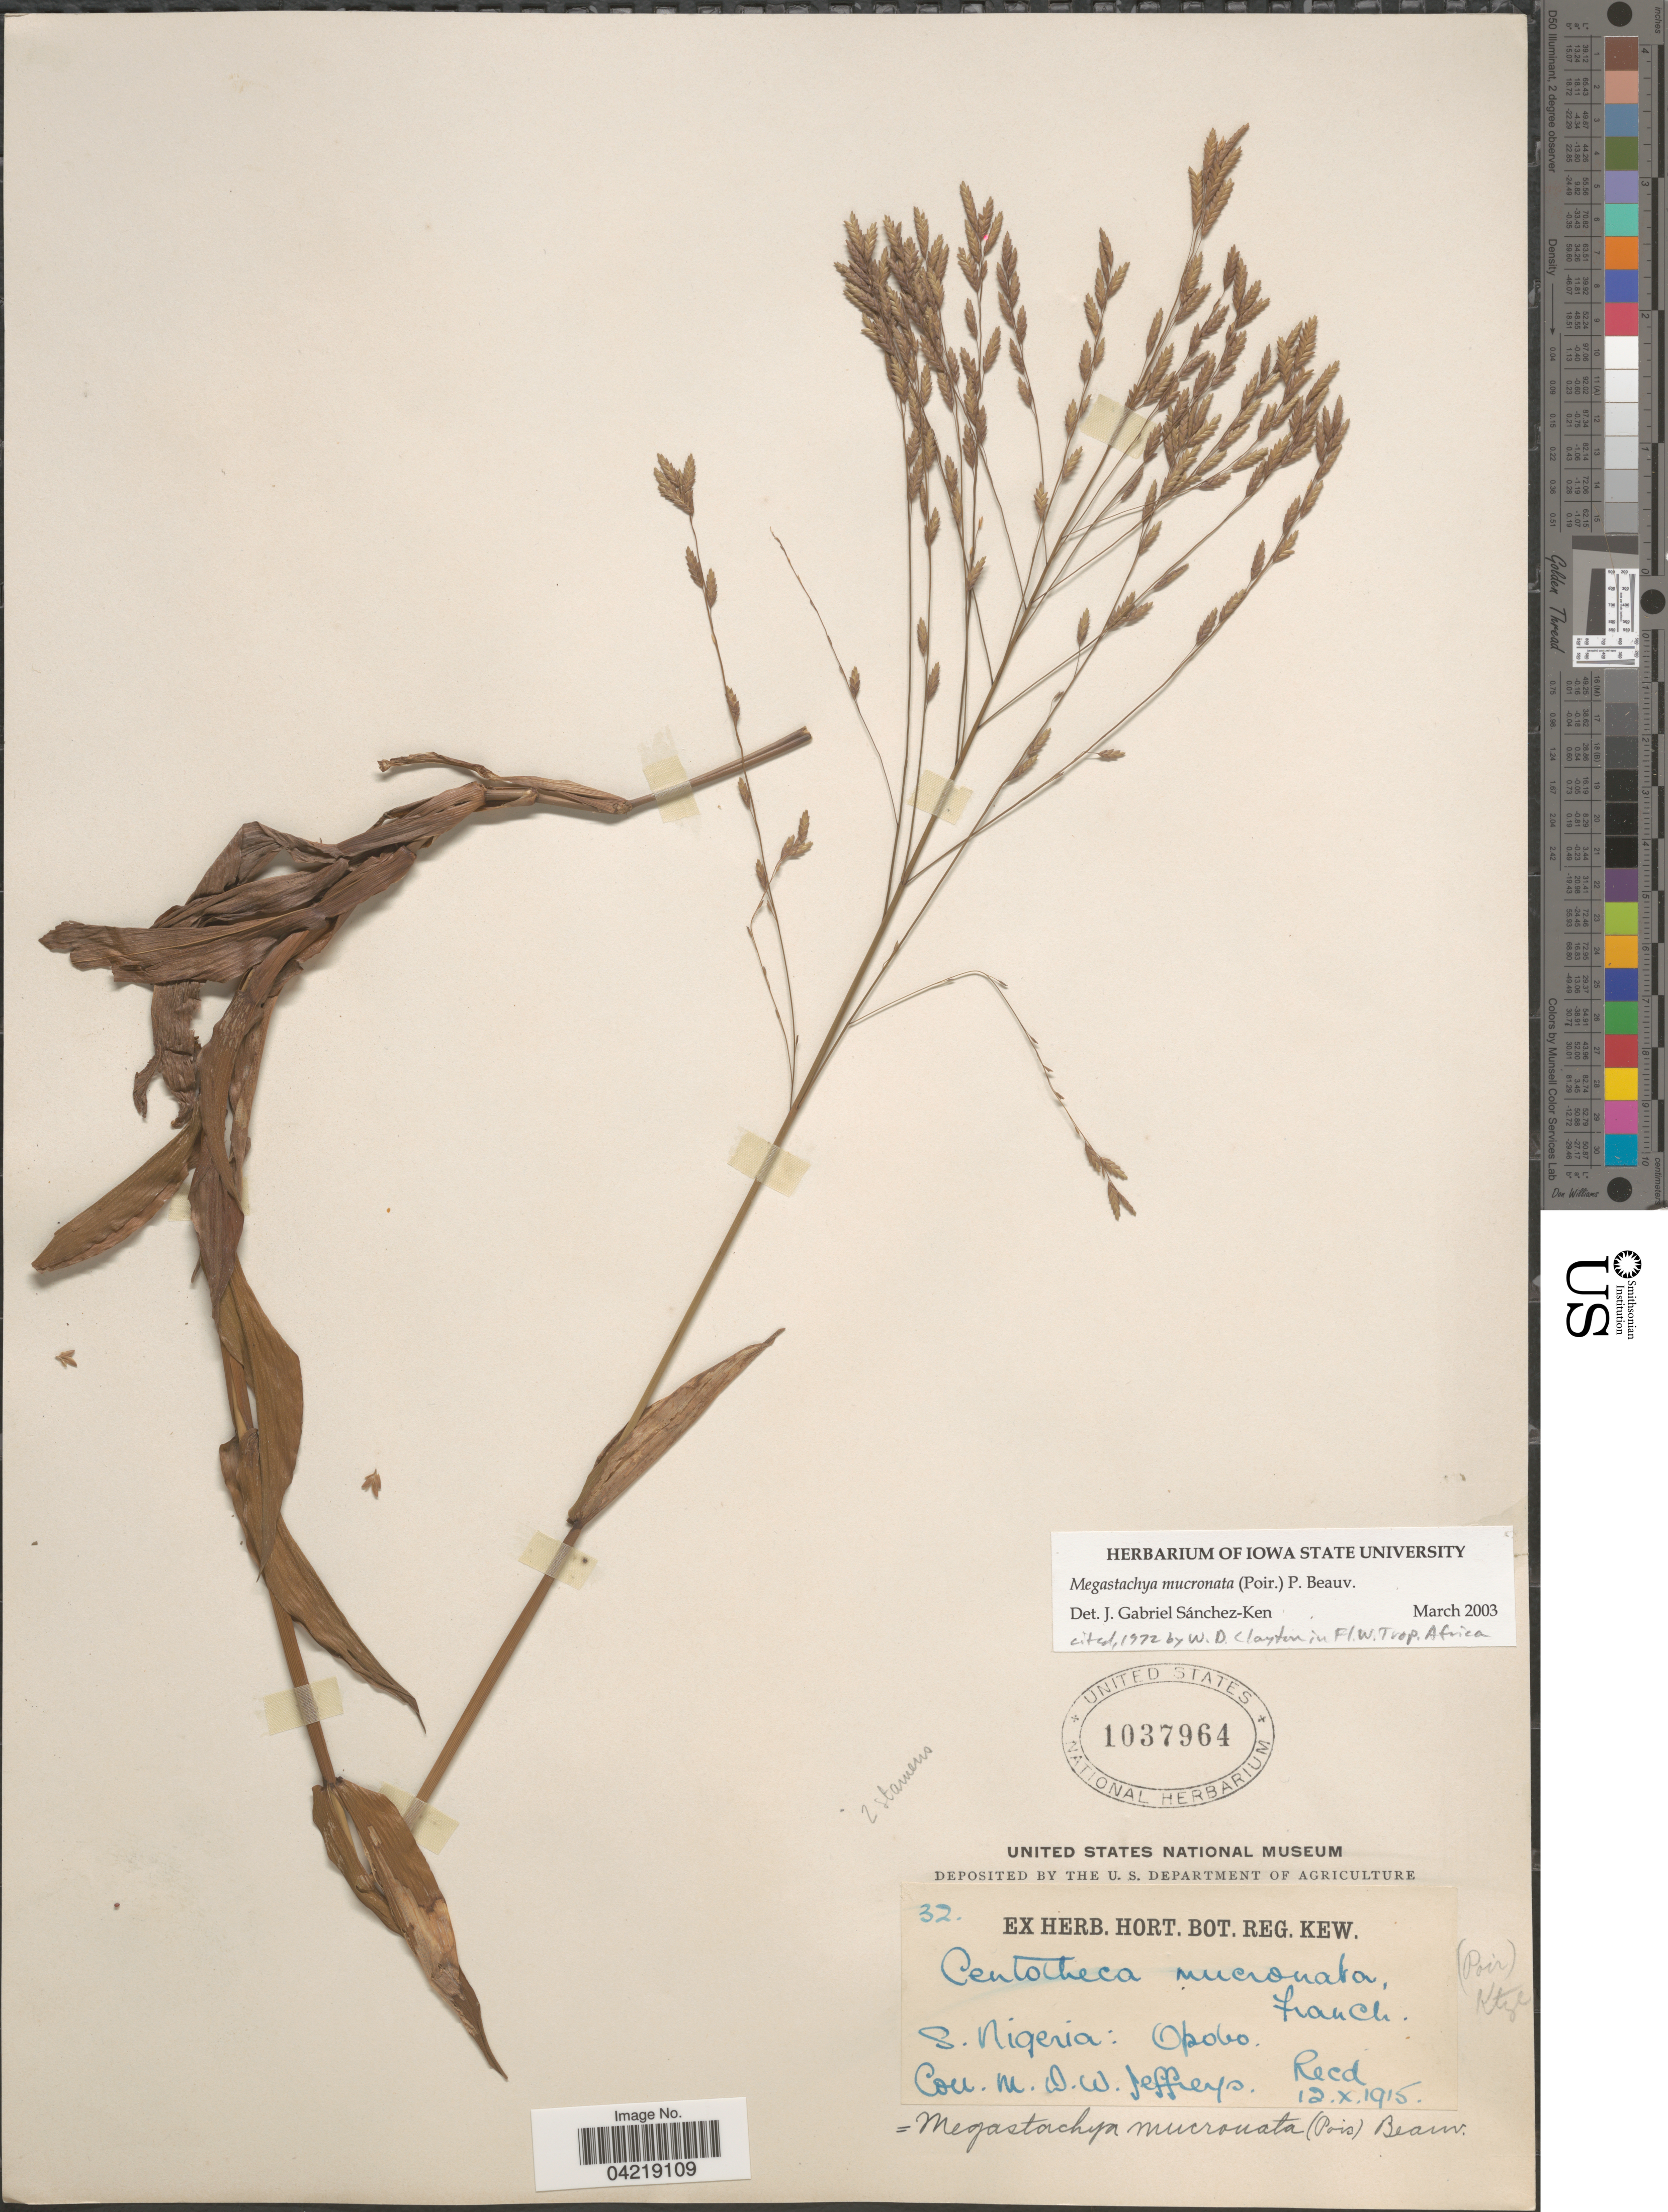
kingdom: Plantae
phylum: Tracheophyta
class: Liliopsida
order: Poales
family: Poaceae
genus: Megastachya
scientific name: Megastachya mucronata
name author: (Poir.) P. Beauv.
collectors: M. Jeffreys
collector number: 32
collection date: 1915-10-12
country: Nigeria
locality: S. Nigeria: Opobo.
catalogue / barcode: US 1037964